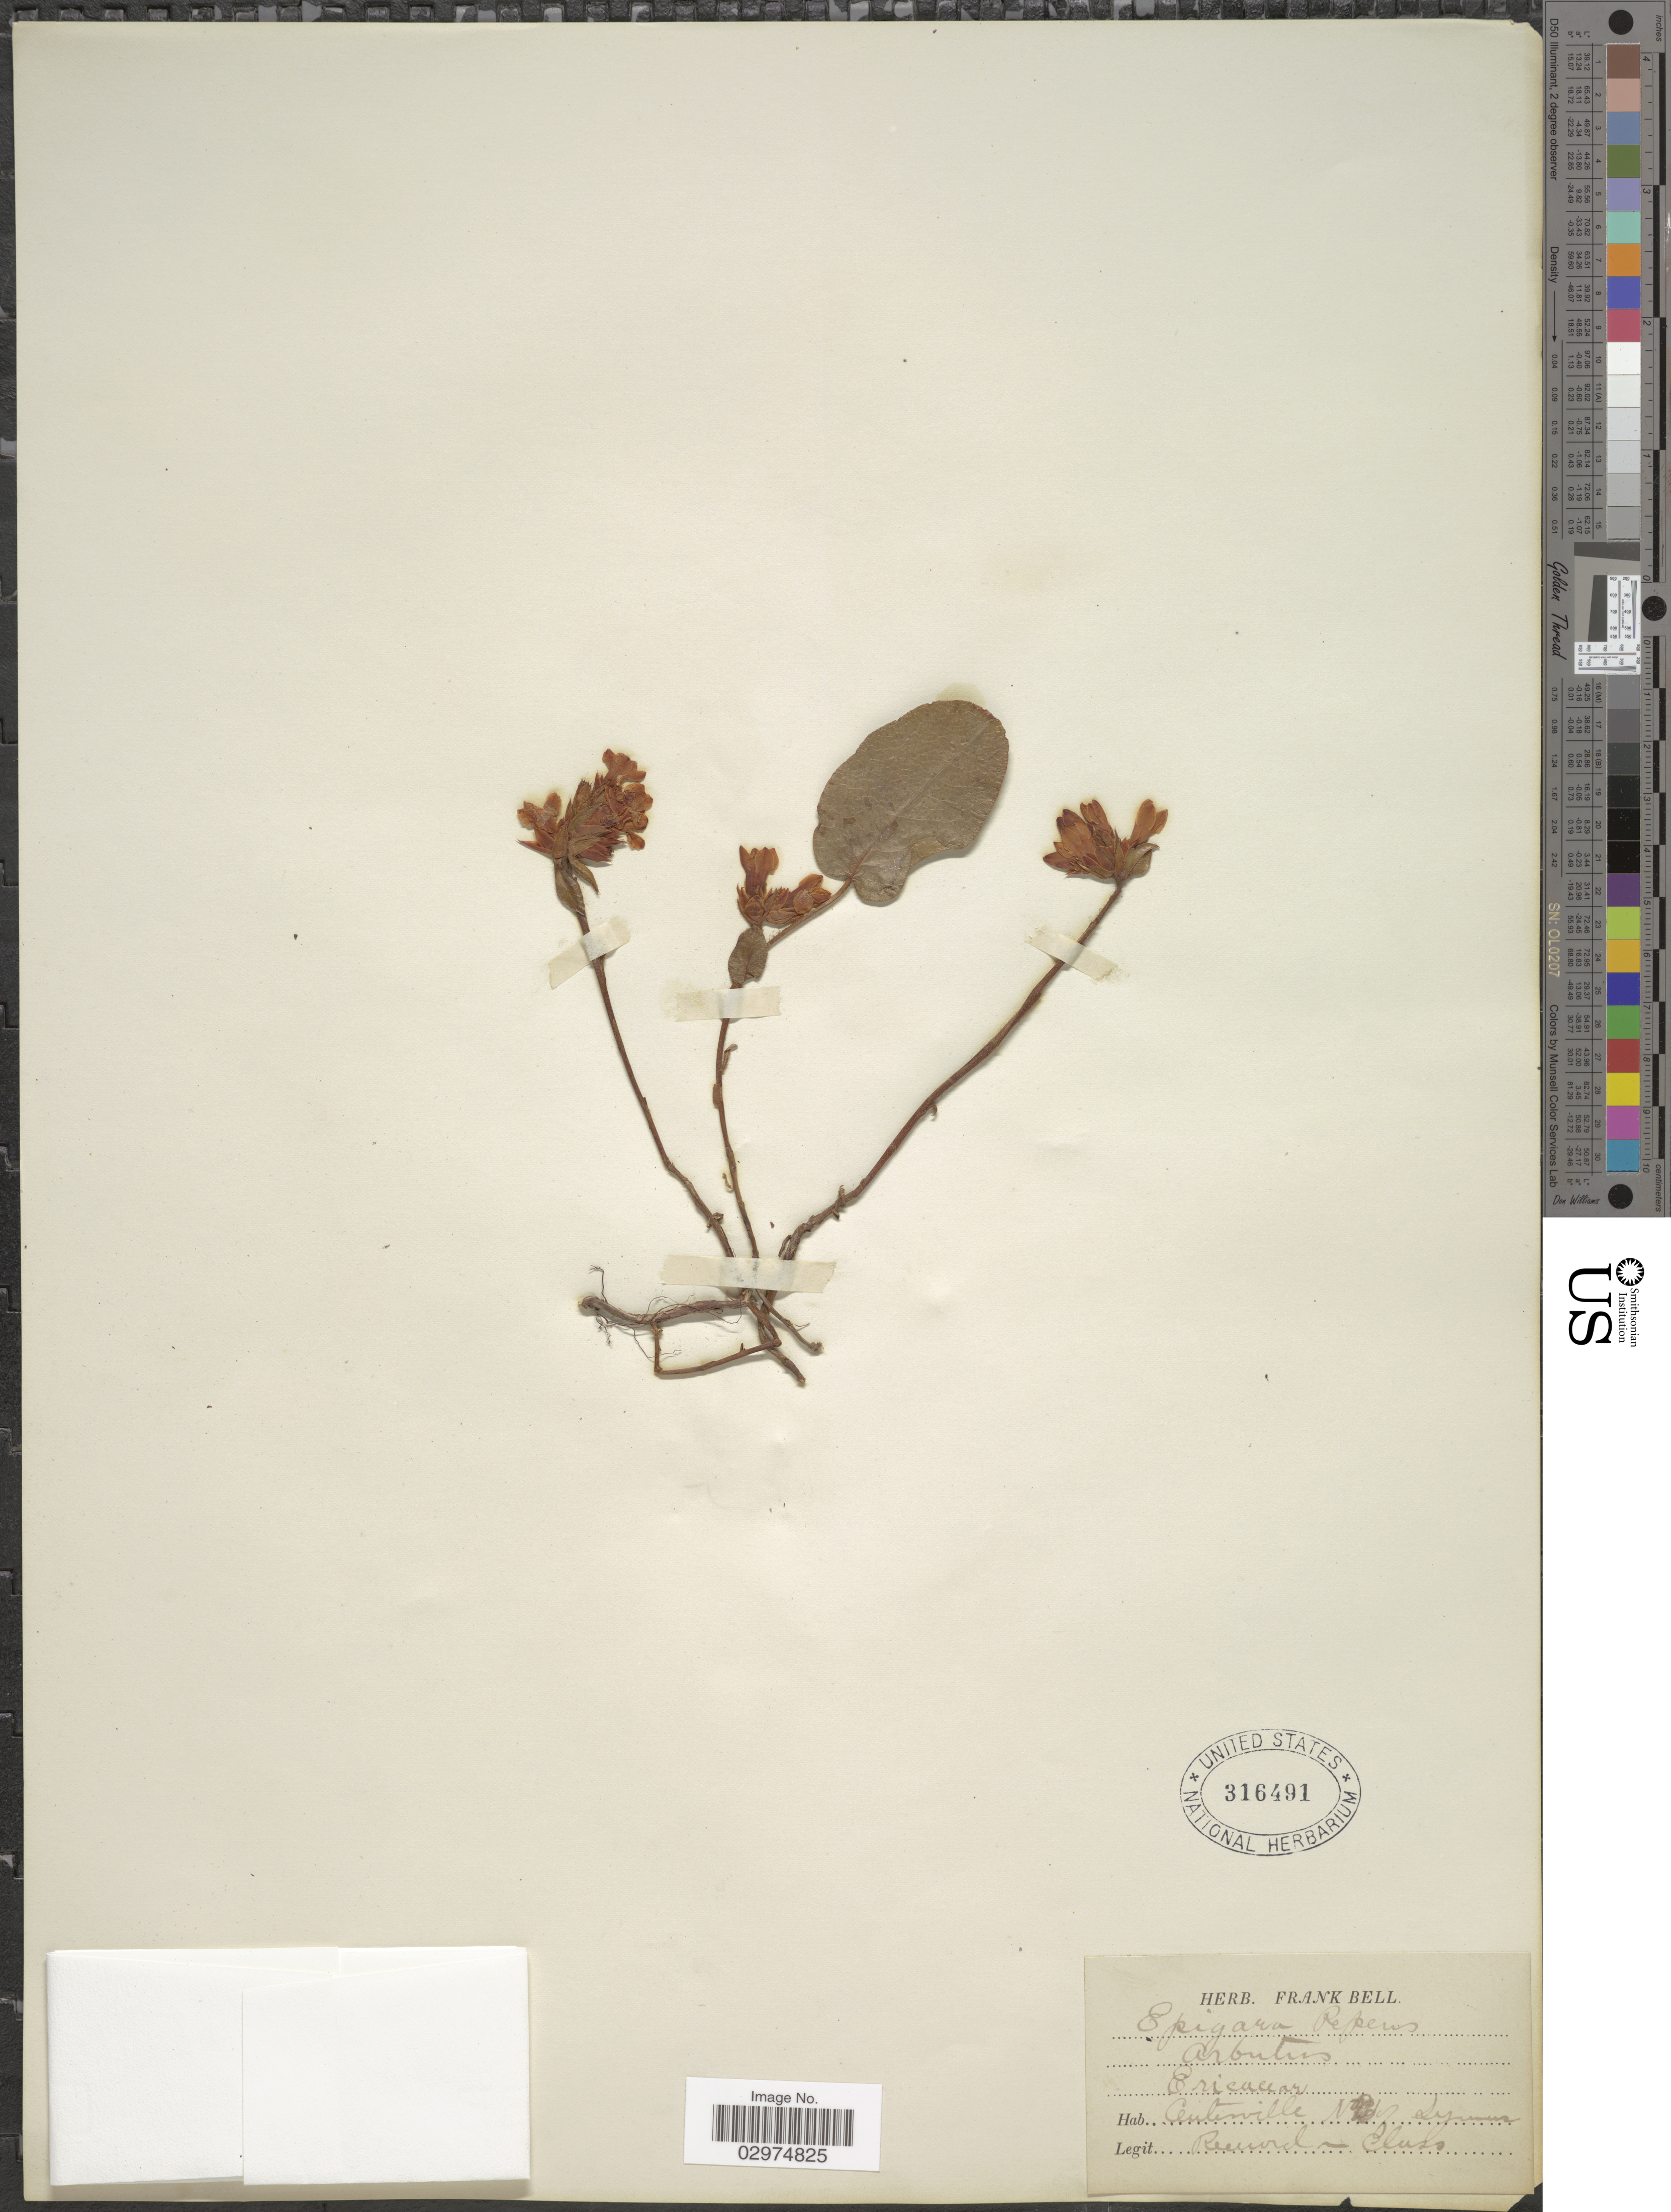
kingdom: Plantae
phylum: Tracheophyta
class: Magnoliopsida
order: Ericales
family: Ericaceae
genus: Epigaea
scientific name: Epigaea repens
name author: L.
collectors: Reenord's Class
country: United States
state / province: New York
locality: Centerville, N.Y. symmer [interpreted].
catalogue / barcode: US 316491